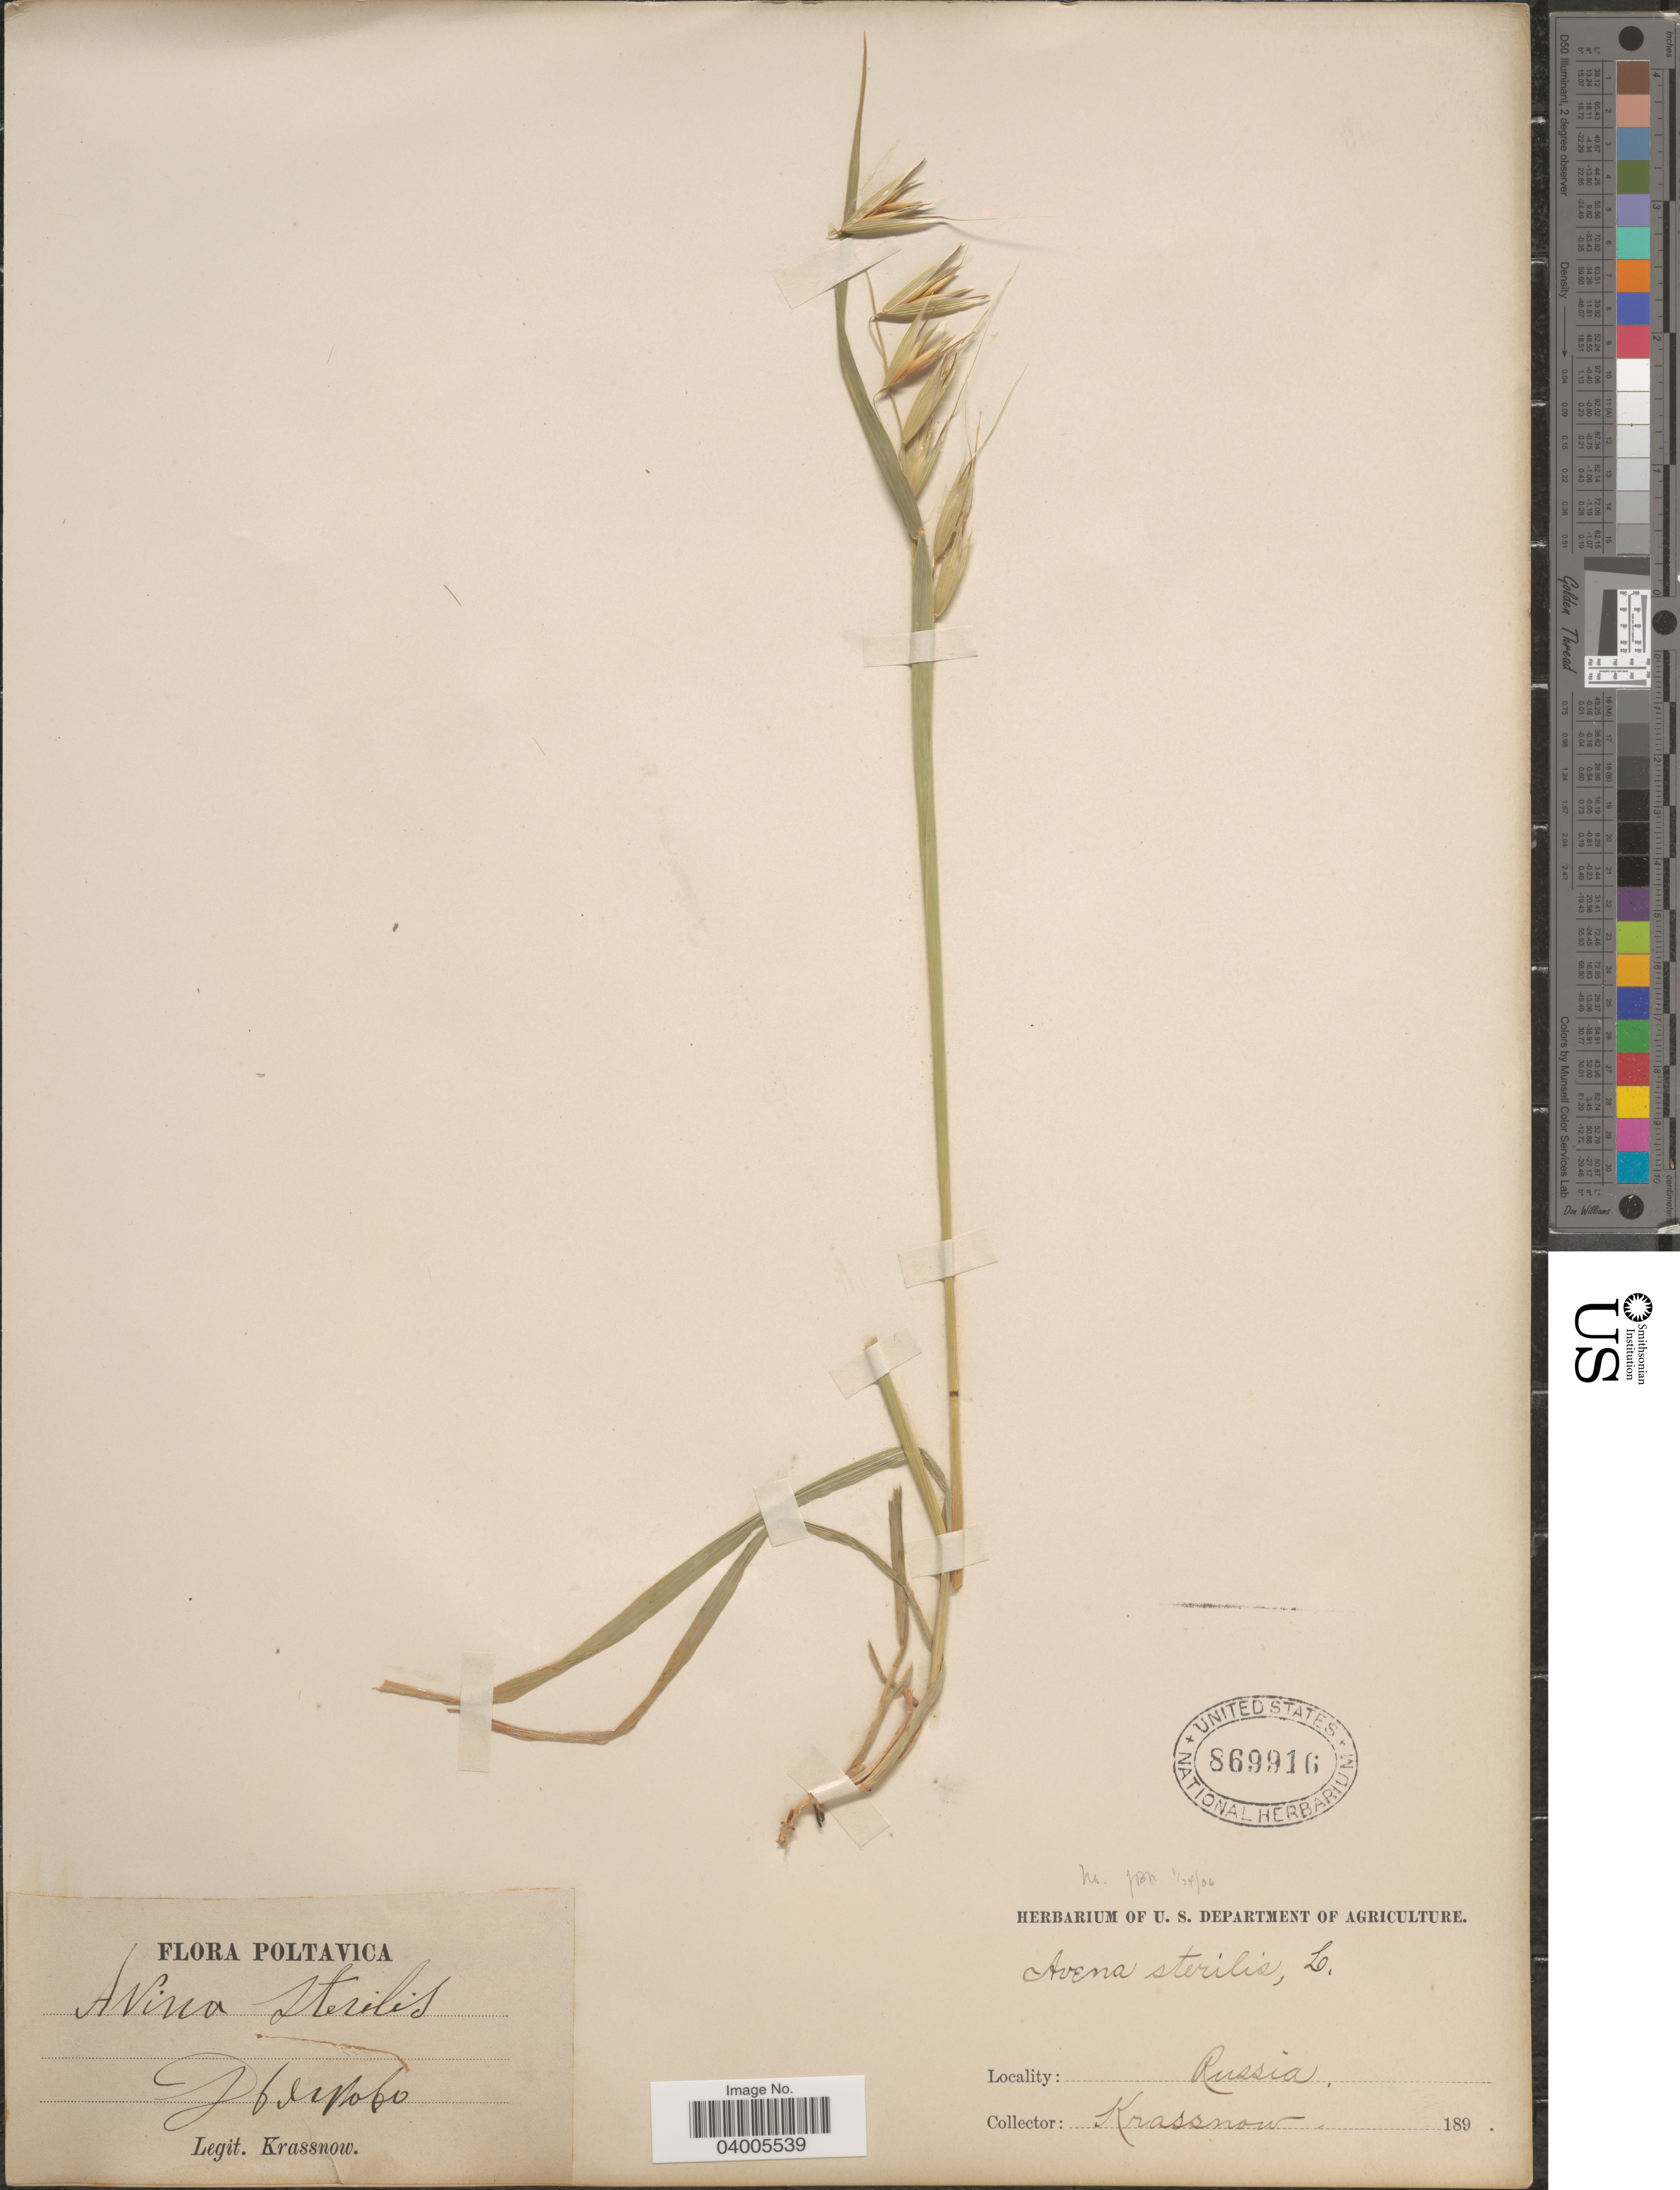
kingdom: Plantae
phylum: Tracheophyta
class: Liliopsida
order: Poales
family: Poaceae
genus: Avena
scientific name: Avena sterilis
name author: L.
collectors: -. Krassnow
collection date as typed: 189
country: Ukraine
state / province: Poltava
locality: Poltavica. X.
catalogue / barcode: US 869916